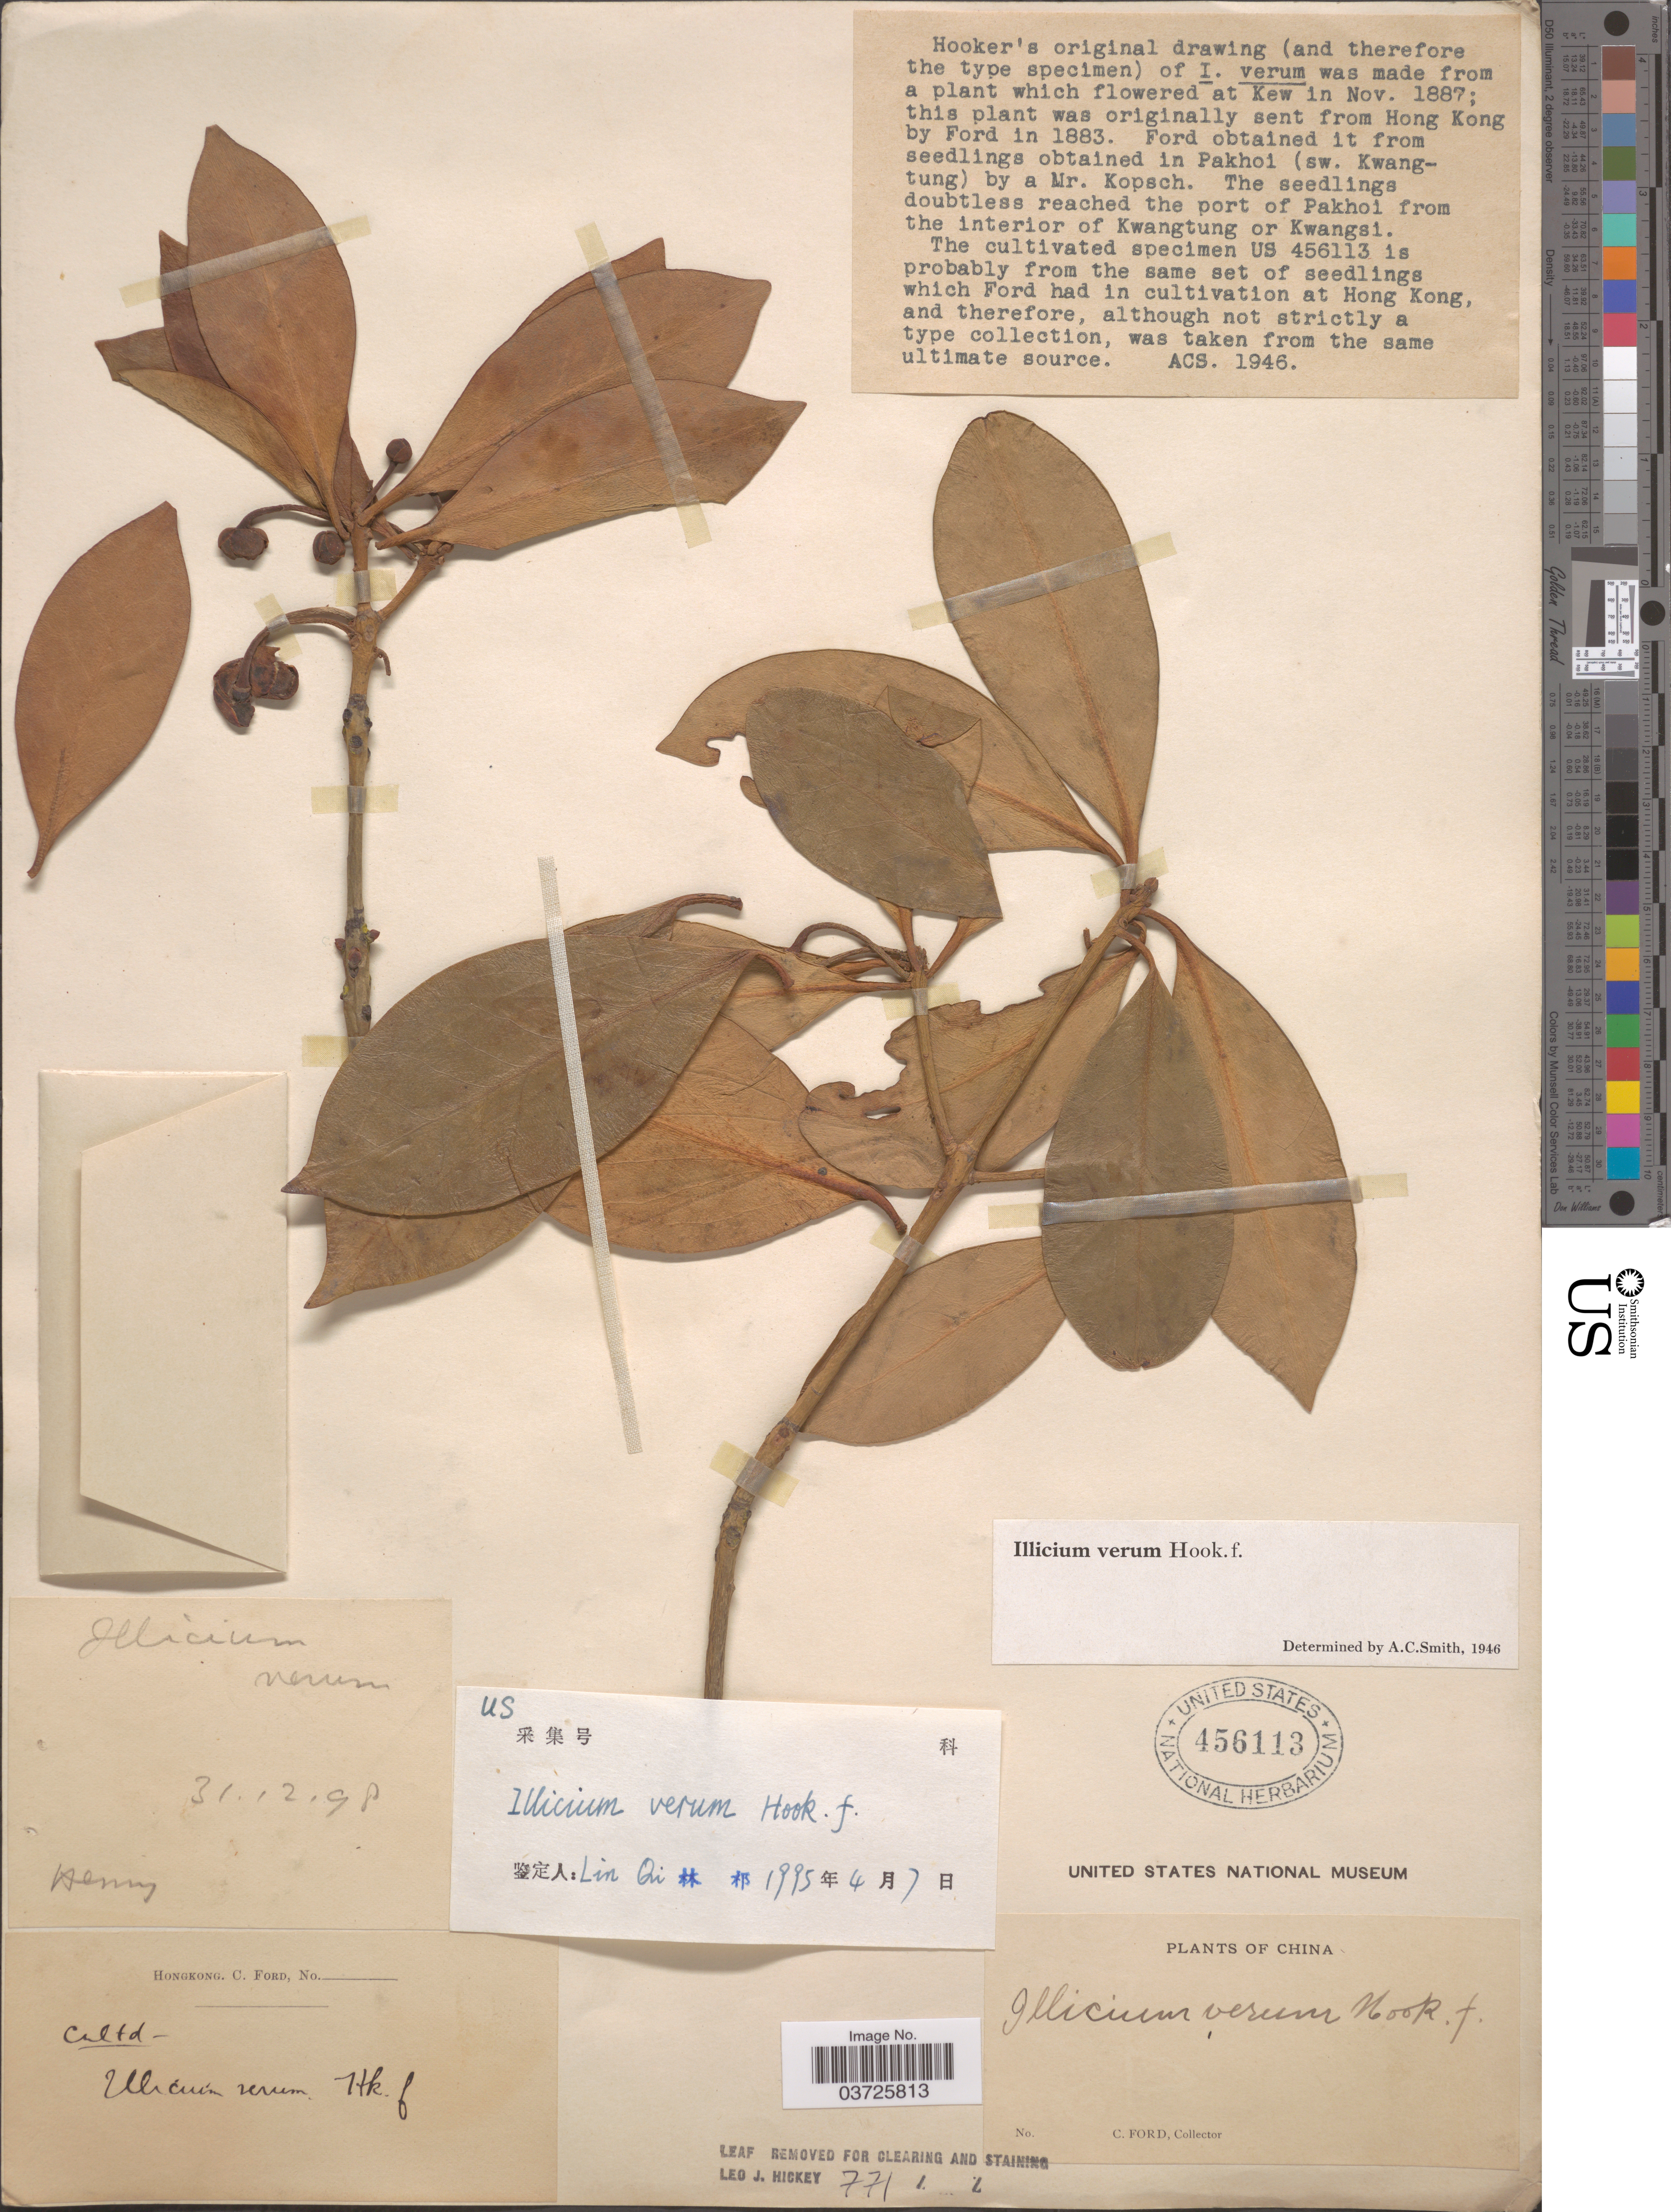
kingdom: Plantae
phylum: Tracheophyta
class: Magnoliopsida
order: Austrobaileyales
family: Schisandraceae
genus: Illicium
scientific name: Illicium verum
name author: Hook. f.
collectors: C. Ford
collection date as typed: Transcribed d/m/y: 31/12/98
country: China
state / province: Hong Kong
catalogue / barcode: US 456113